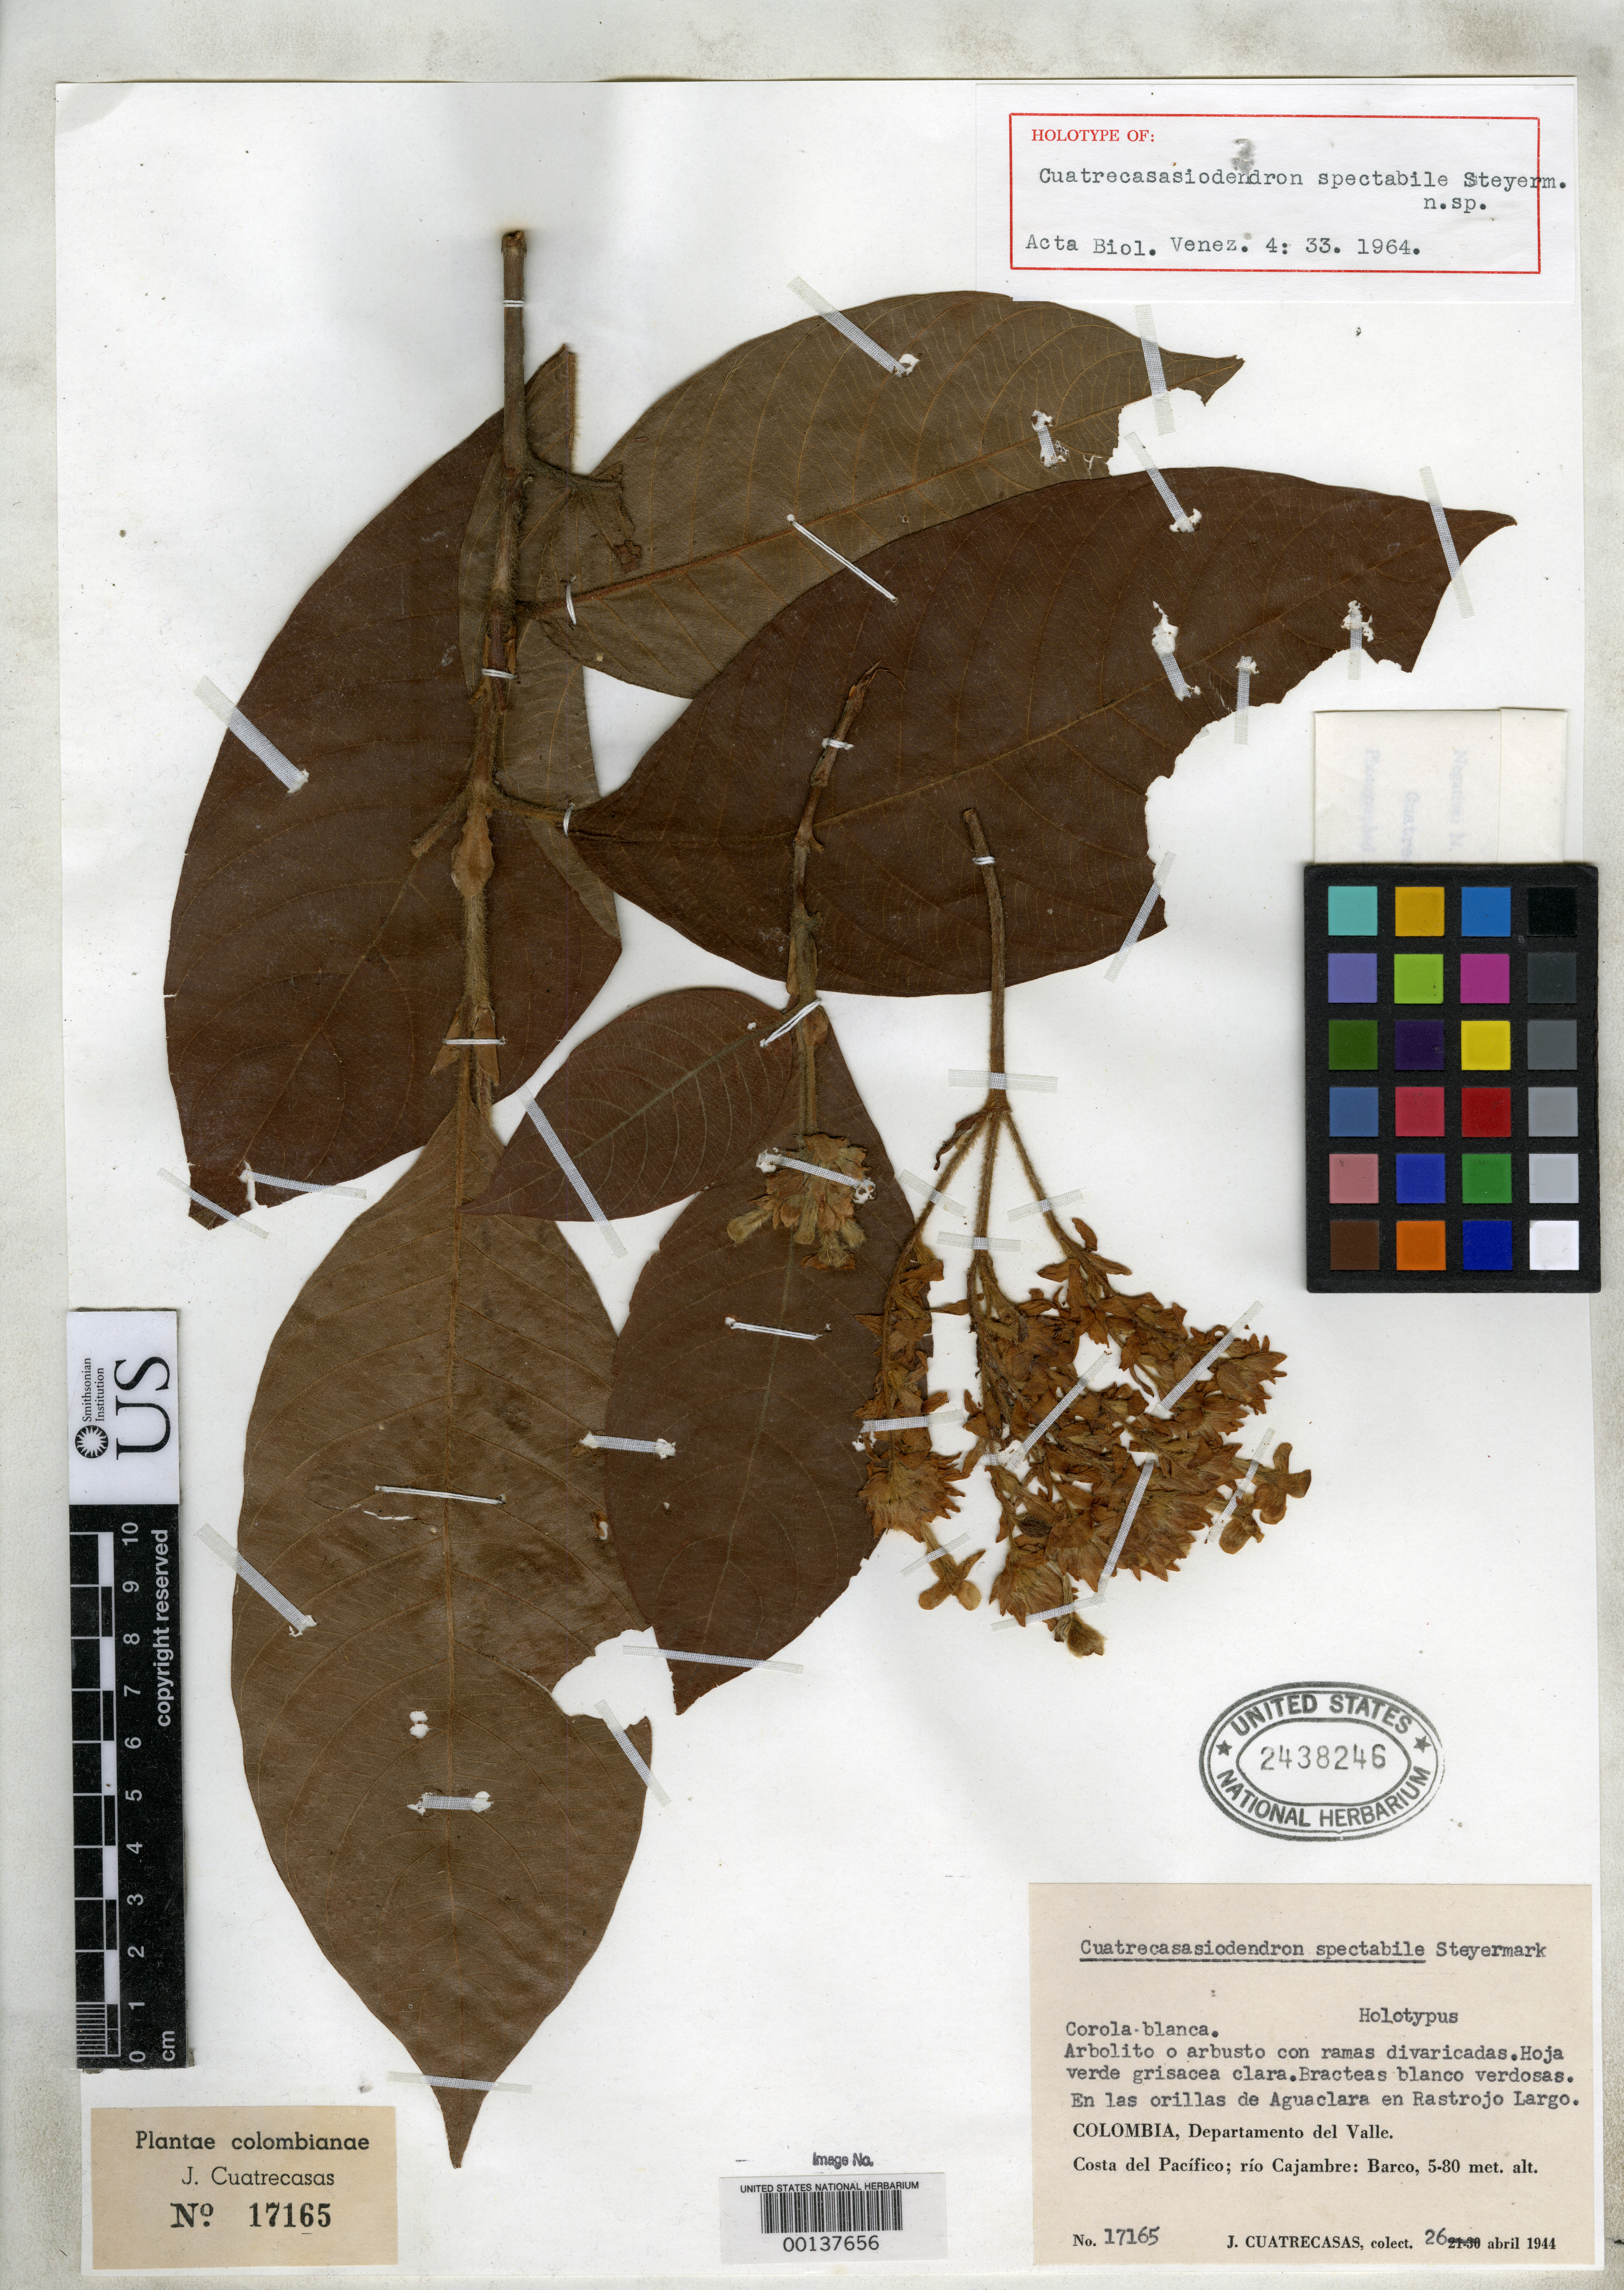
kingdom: Plantae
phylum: Tracheophyta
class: Magnoliopsida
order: Gentianales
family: Rubiaceae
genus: Cuatrecasasiodendron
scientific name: Cuatrecasasiodendron spectabile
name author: Steyerm.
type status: Holotype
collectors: J. Cuatrecasas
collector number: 17165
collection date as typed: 26 Apr 1944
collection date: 1944-04-26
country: Colombia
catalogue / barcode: US 2438246